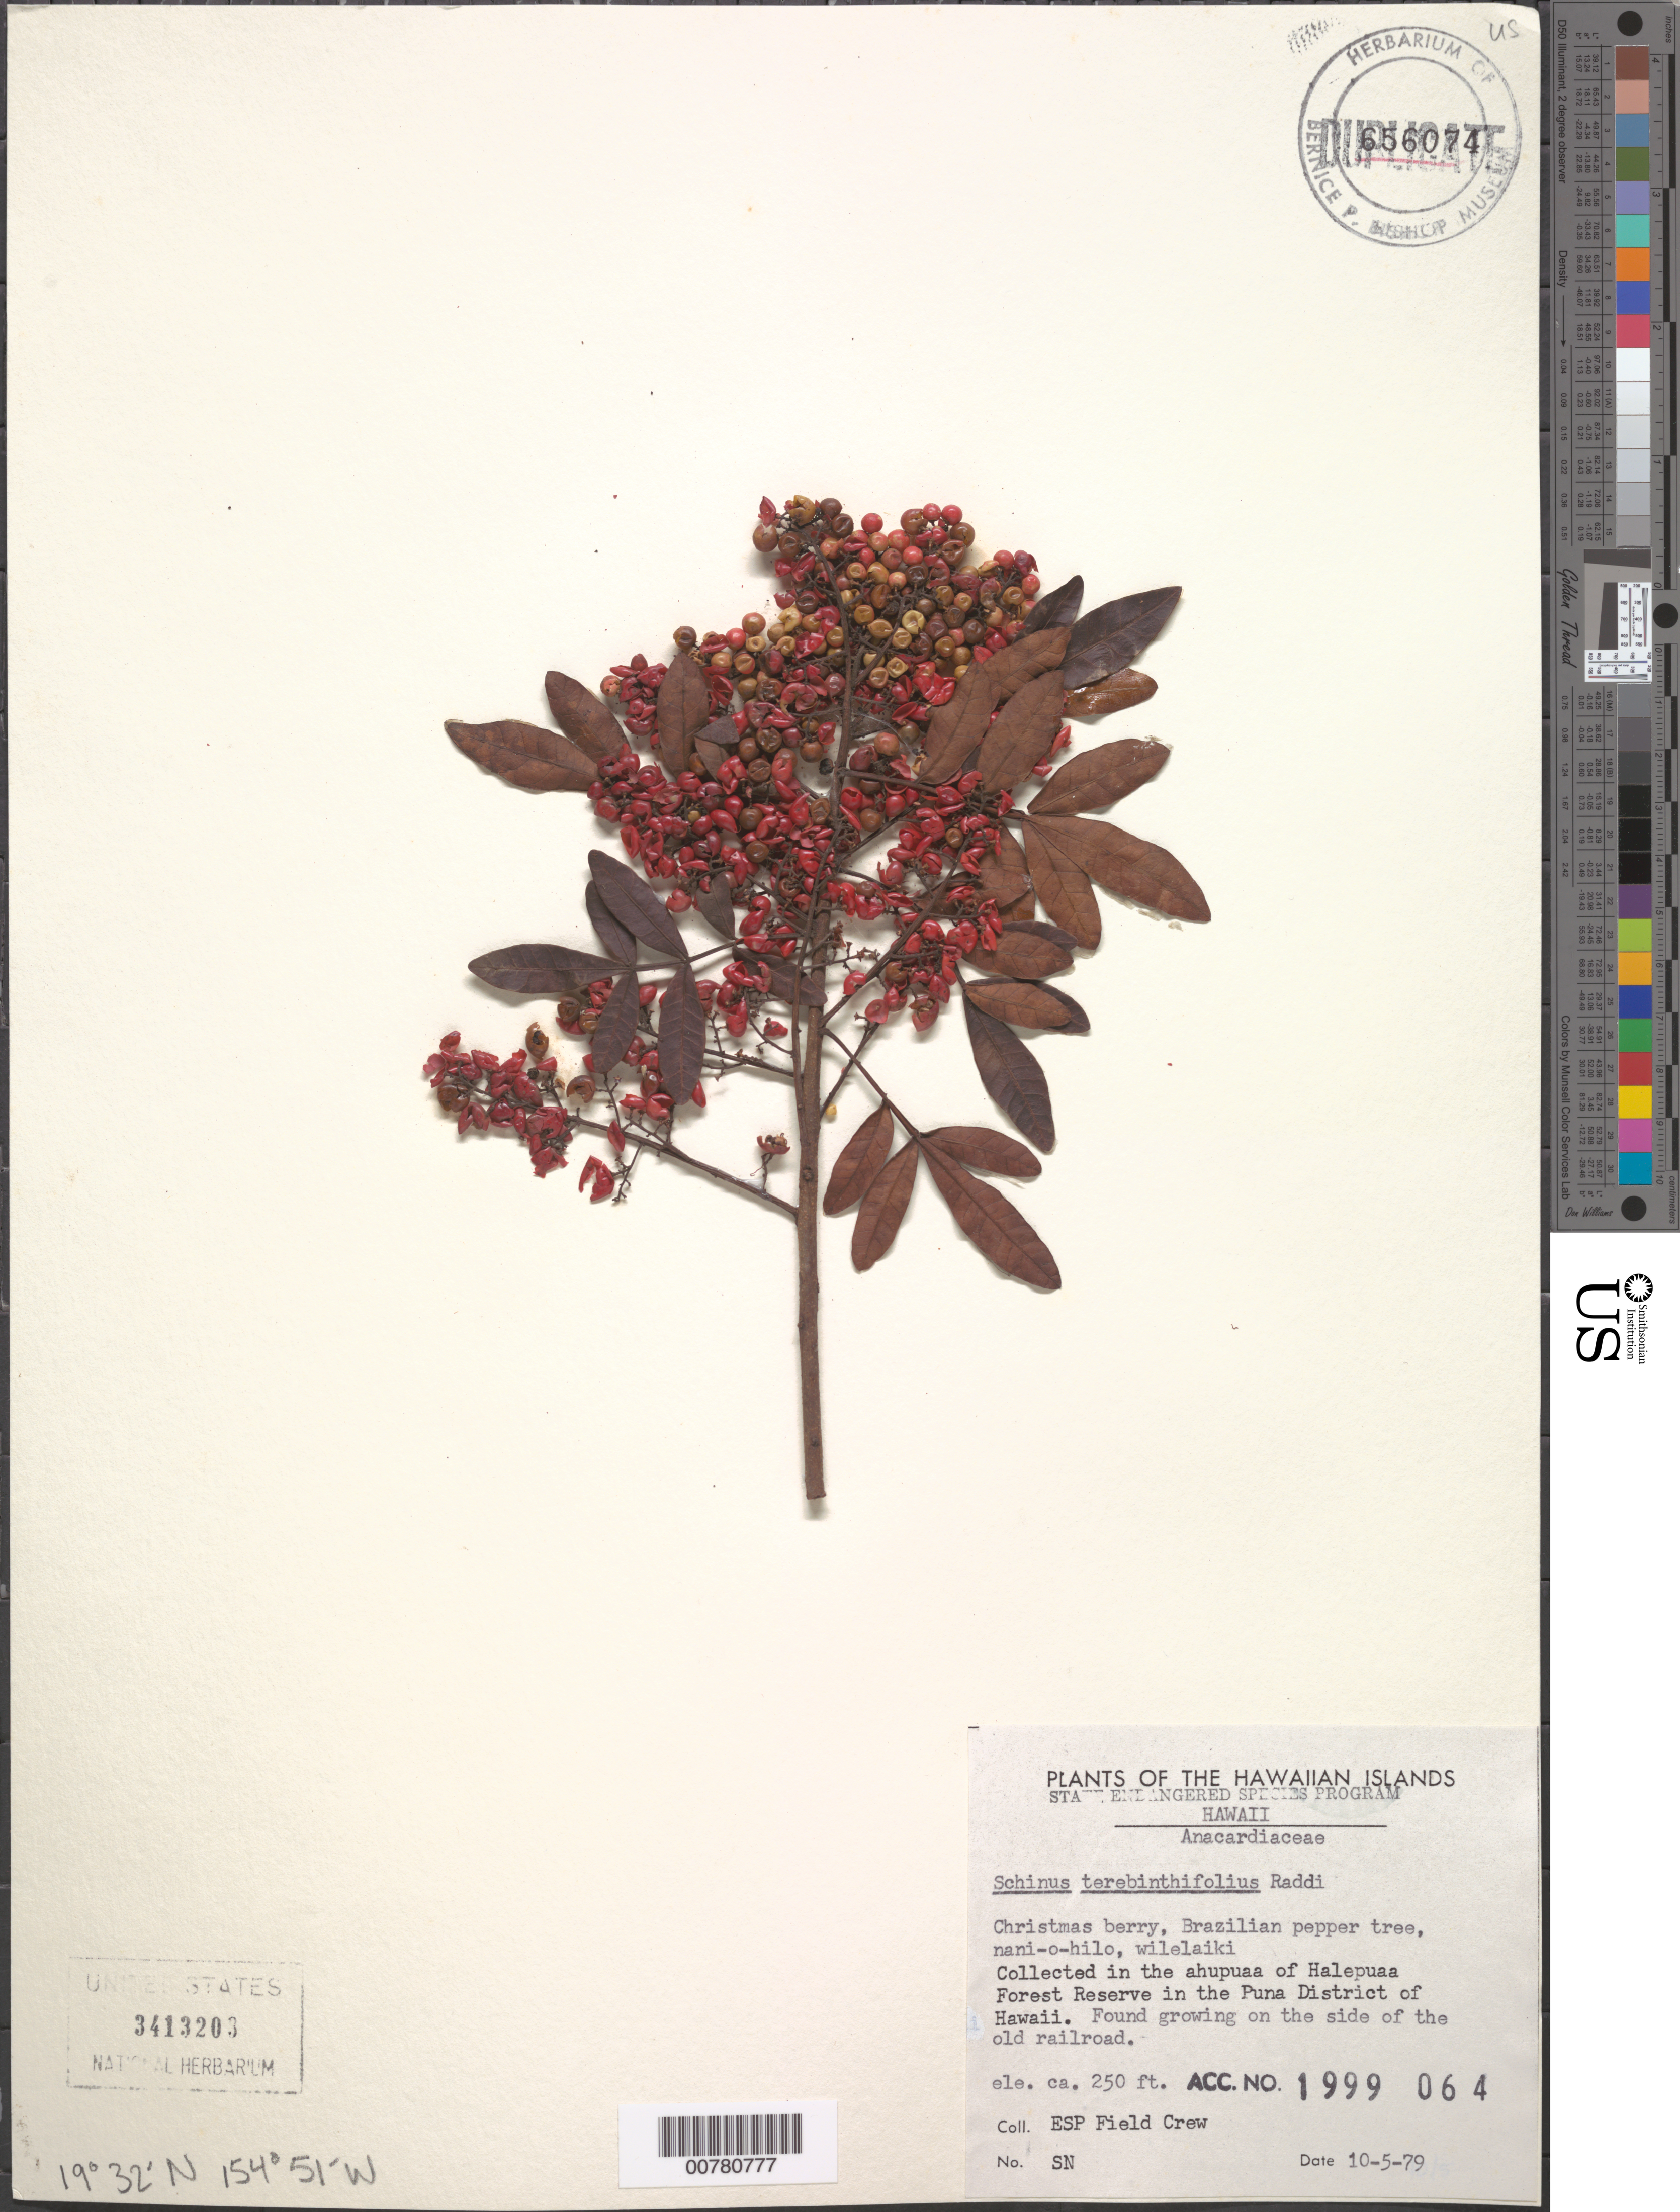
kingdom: Plantae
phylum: Tracheophyta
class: Magnoliopsida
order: Sapindales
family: Anacardiaceae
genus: Schinus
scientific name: Schinus terebinthifolia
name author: Raddi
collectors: ESP Field Crew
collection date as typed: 5 Oct 1979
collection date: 1979-10-05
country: United States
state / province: Hawaii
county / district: Hawaii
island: Hawaii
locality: Puna District, Ahupua'a of Halepua'a.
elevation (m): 76.2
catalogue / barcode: US 3413203